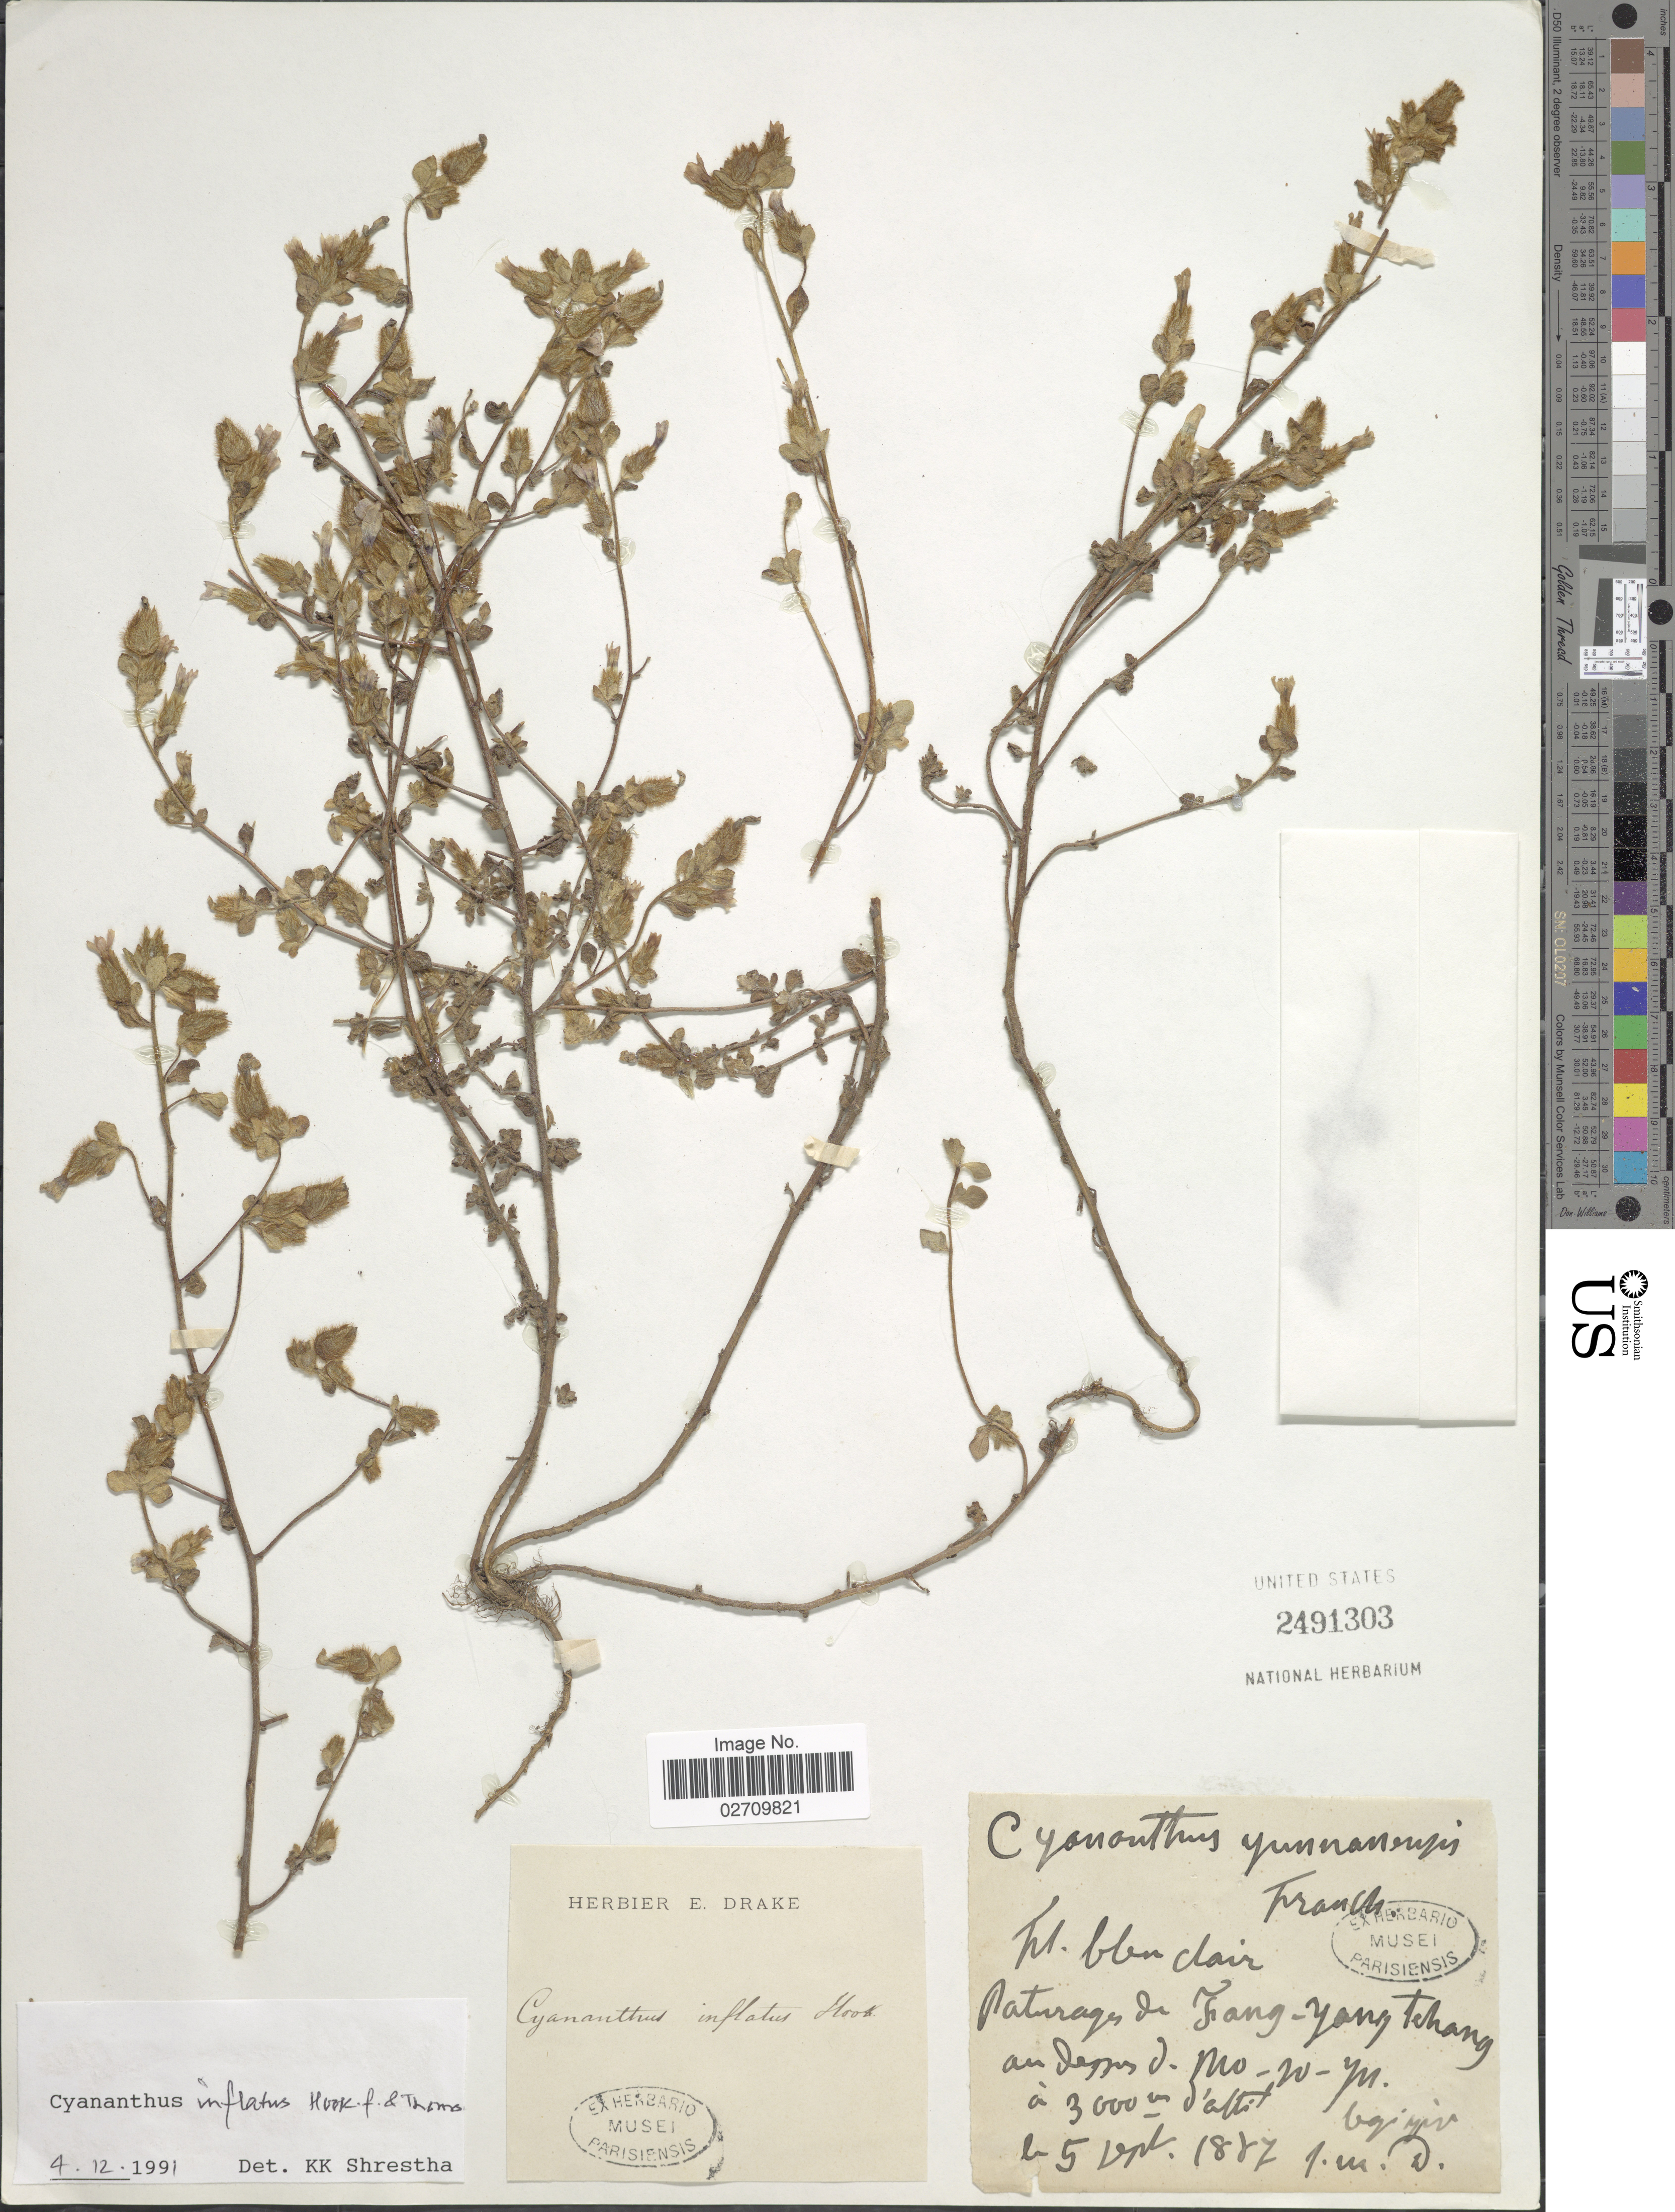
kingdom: Plantae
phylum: Tracheophyta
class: Magnoliopsida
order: Asterales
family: Campanulaceae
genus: Cyananthus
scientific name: Cyananthus inflatus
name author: Hook. f. & Thomson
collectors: -. Ipse & J. Delavay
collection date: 1887-09-06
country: China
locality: Paturages de Fang Yang Tchang an deppes d. Mo-So-Yn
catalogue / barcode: US 2491303